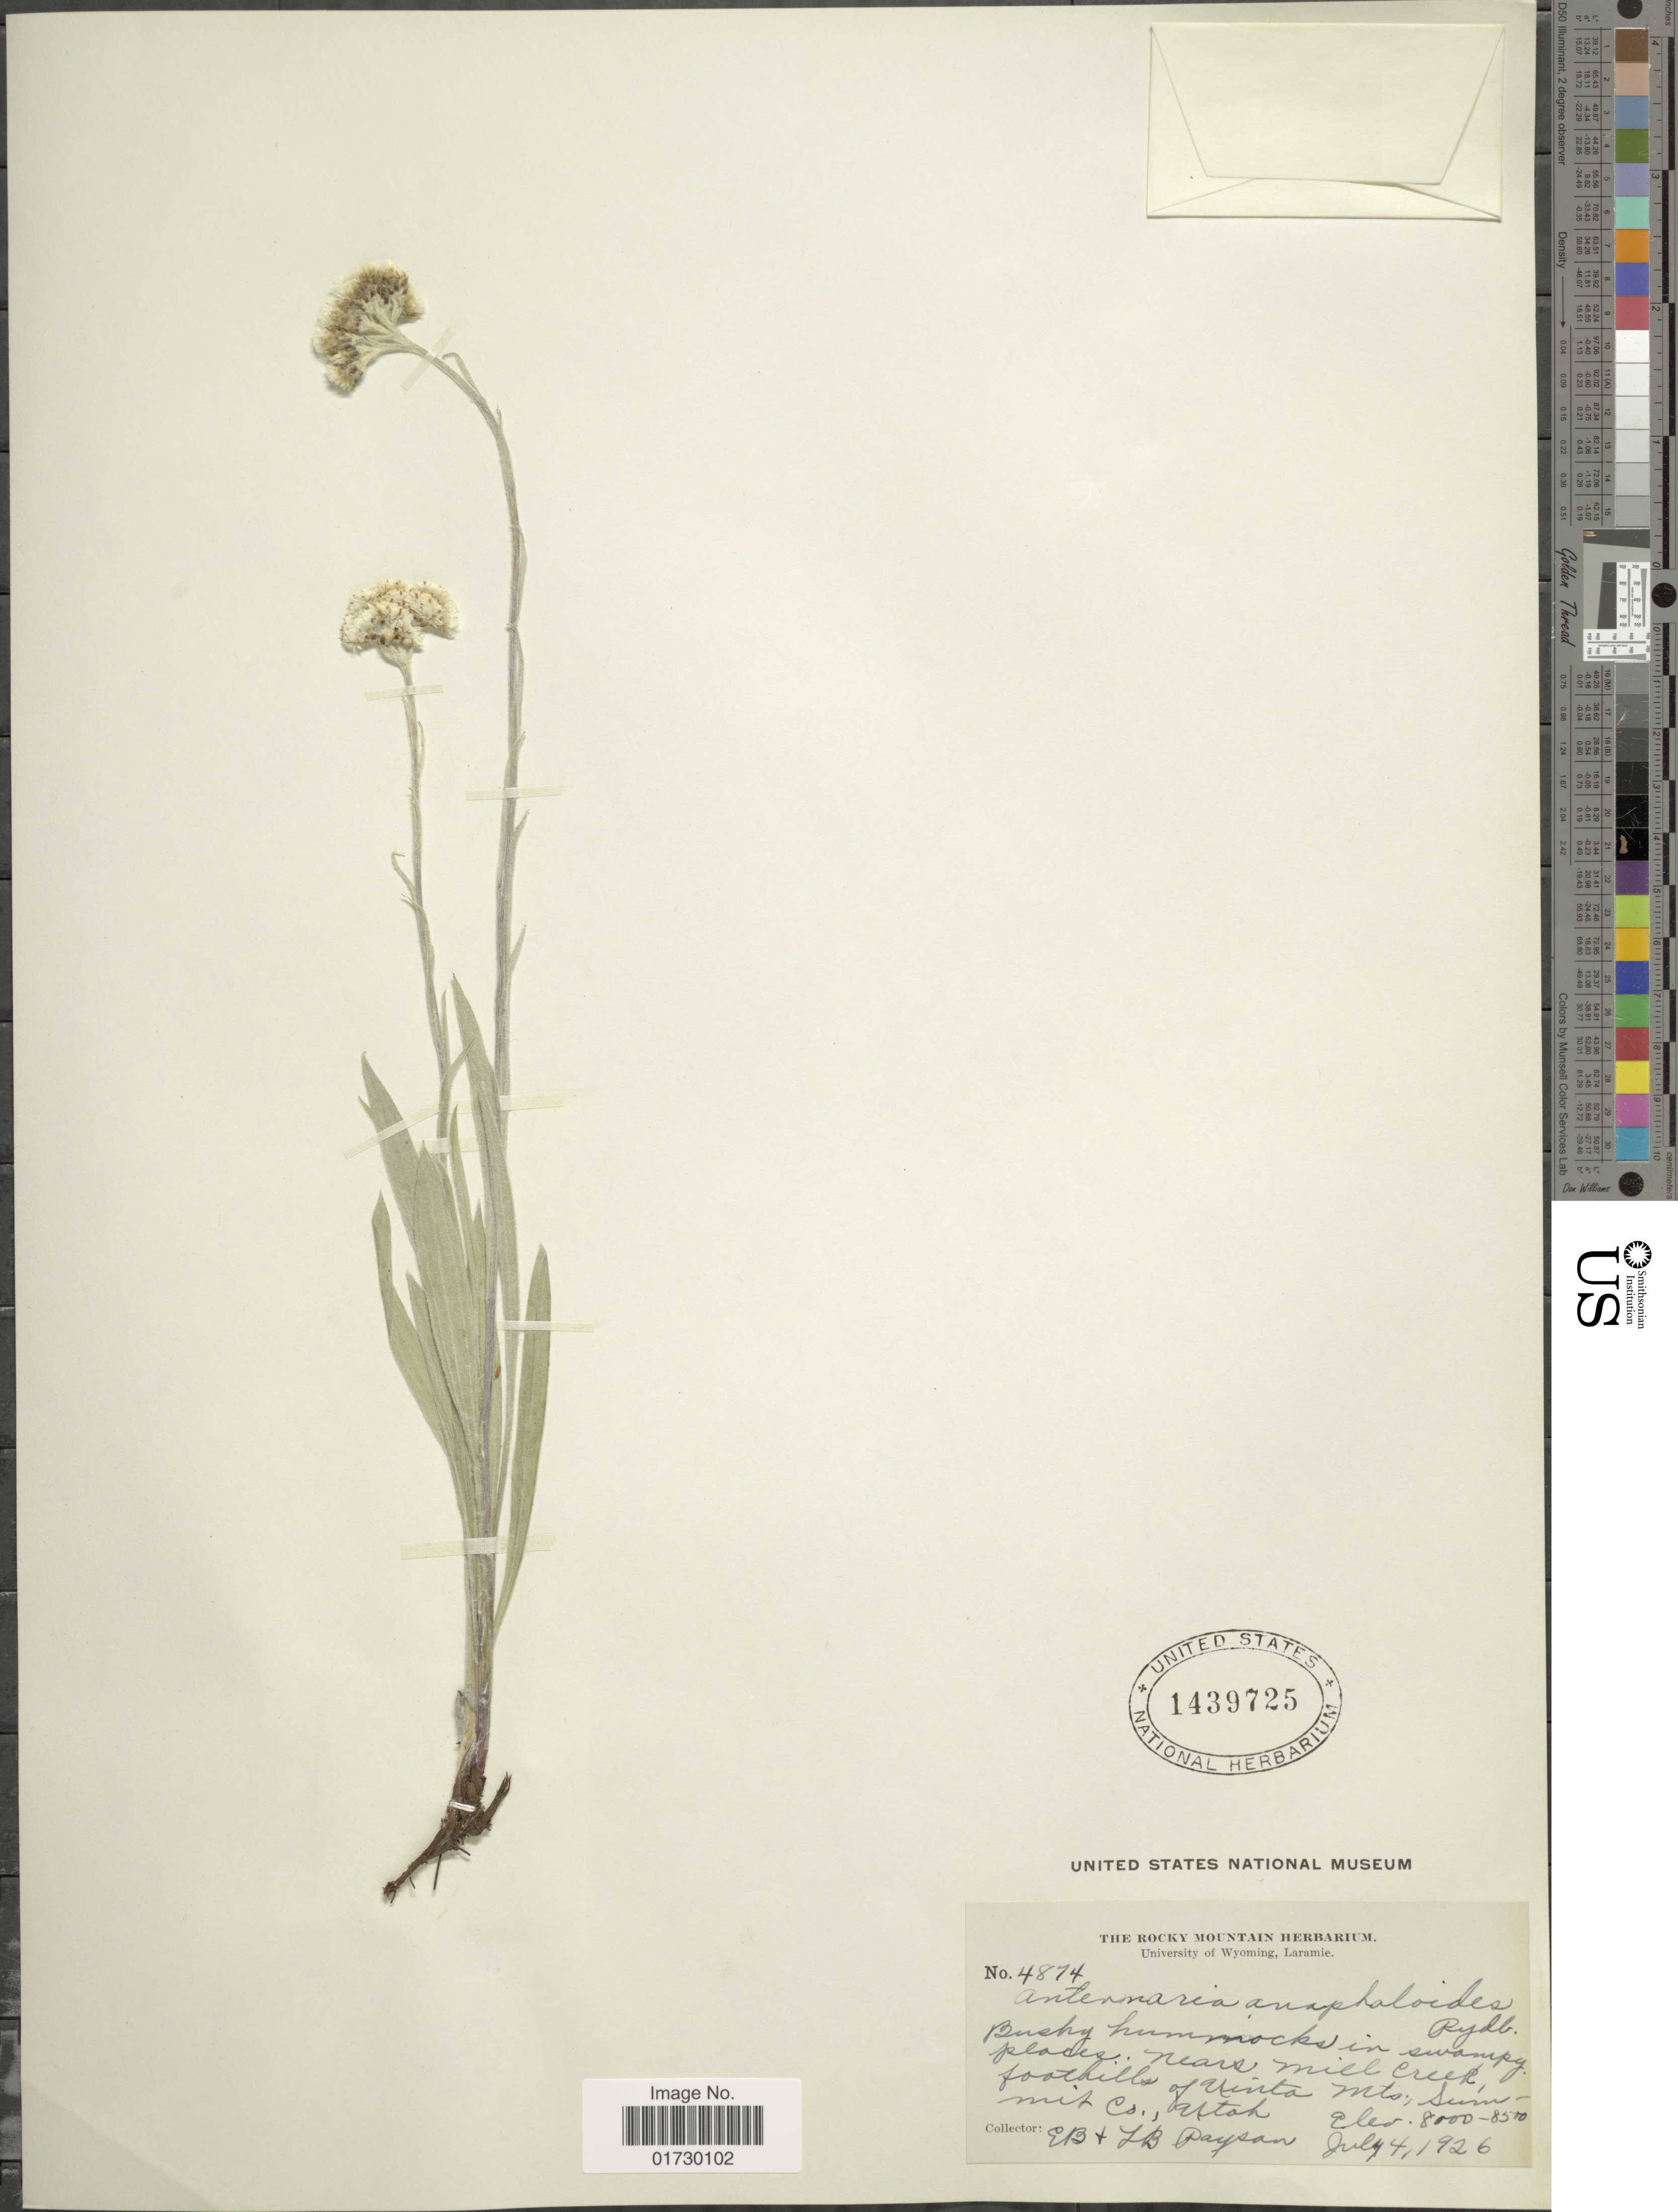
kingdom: Plantae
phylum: Tracheophyta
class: Magnoliopsida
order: Asterales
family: Asteraceae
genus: Antennaria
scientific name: Antennaria anaphaloides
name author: Rydb.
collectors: E. B. Payson & L. Payson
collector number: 4874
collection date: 1926-07-04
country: United States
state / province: Utah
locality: Near Mill Creek, foothills of Uinta Mrts, Summit Co., Utah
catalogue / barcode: US 1439725